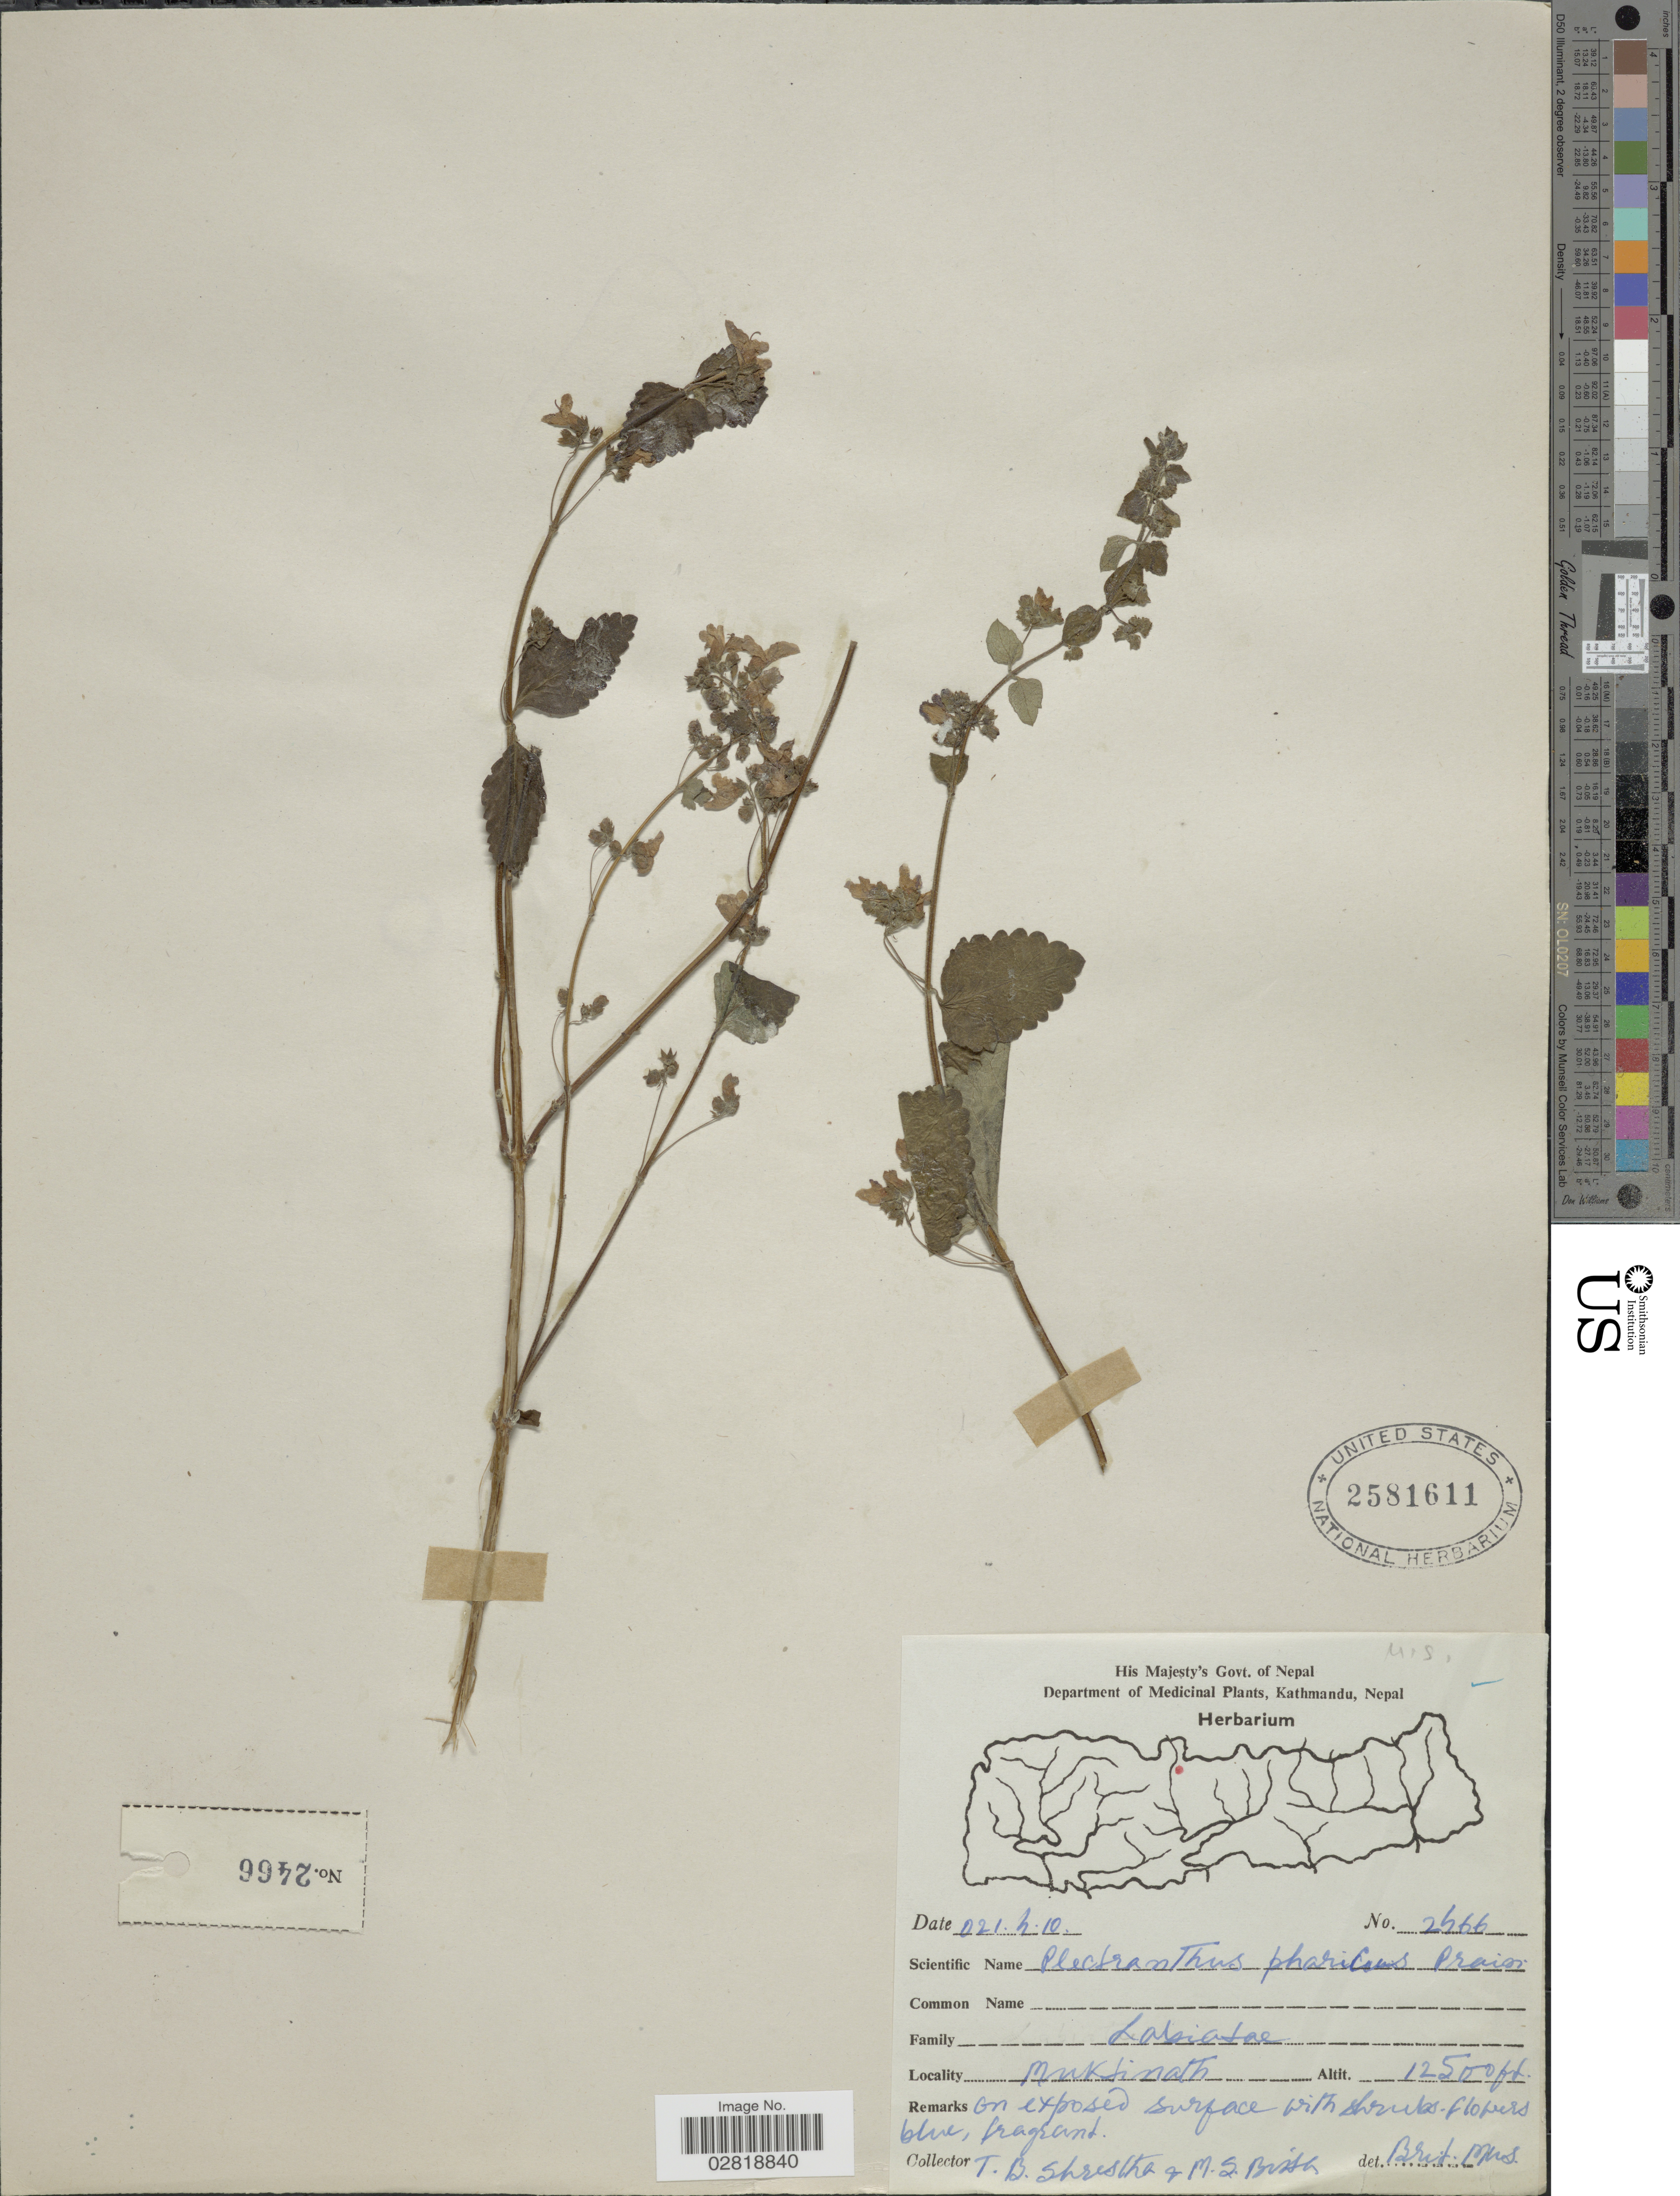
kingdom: Plantae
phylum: Tracheophyta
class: Magnoliopsida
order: Lamiales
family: Lamiaceae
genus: Isodon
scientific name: Isodon pharicus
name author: (Prain) Murata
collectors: T. B. Shrestha & M. Bista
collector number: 2666*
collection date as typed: Transcribed d/m/y: 21/4/10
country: Nepal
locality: Muktinath.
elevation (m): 3810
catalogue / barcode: US 2581611